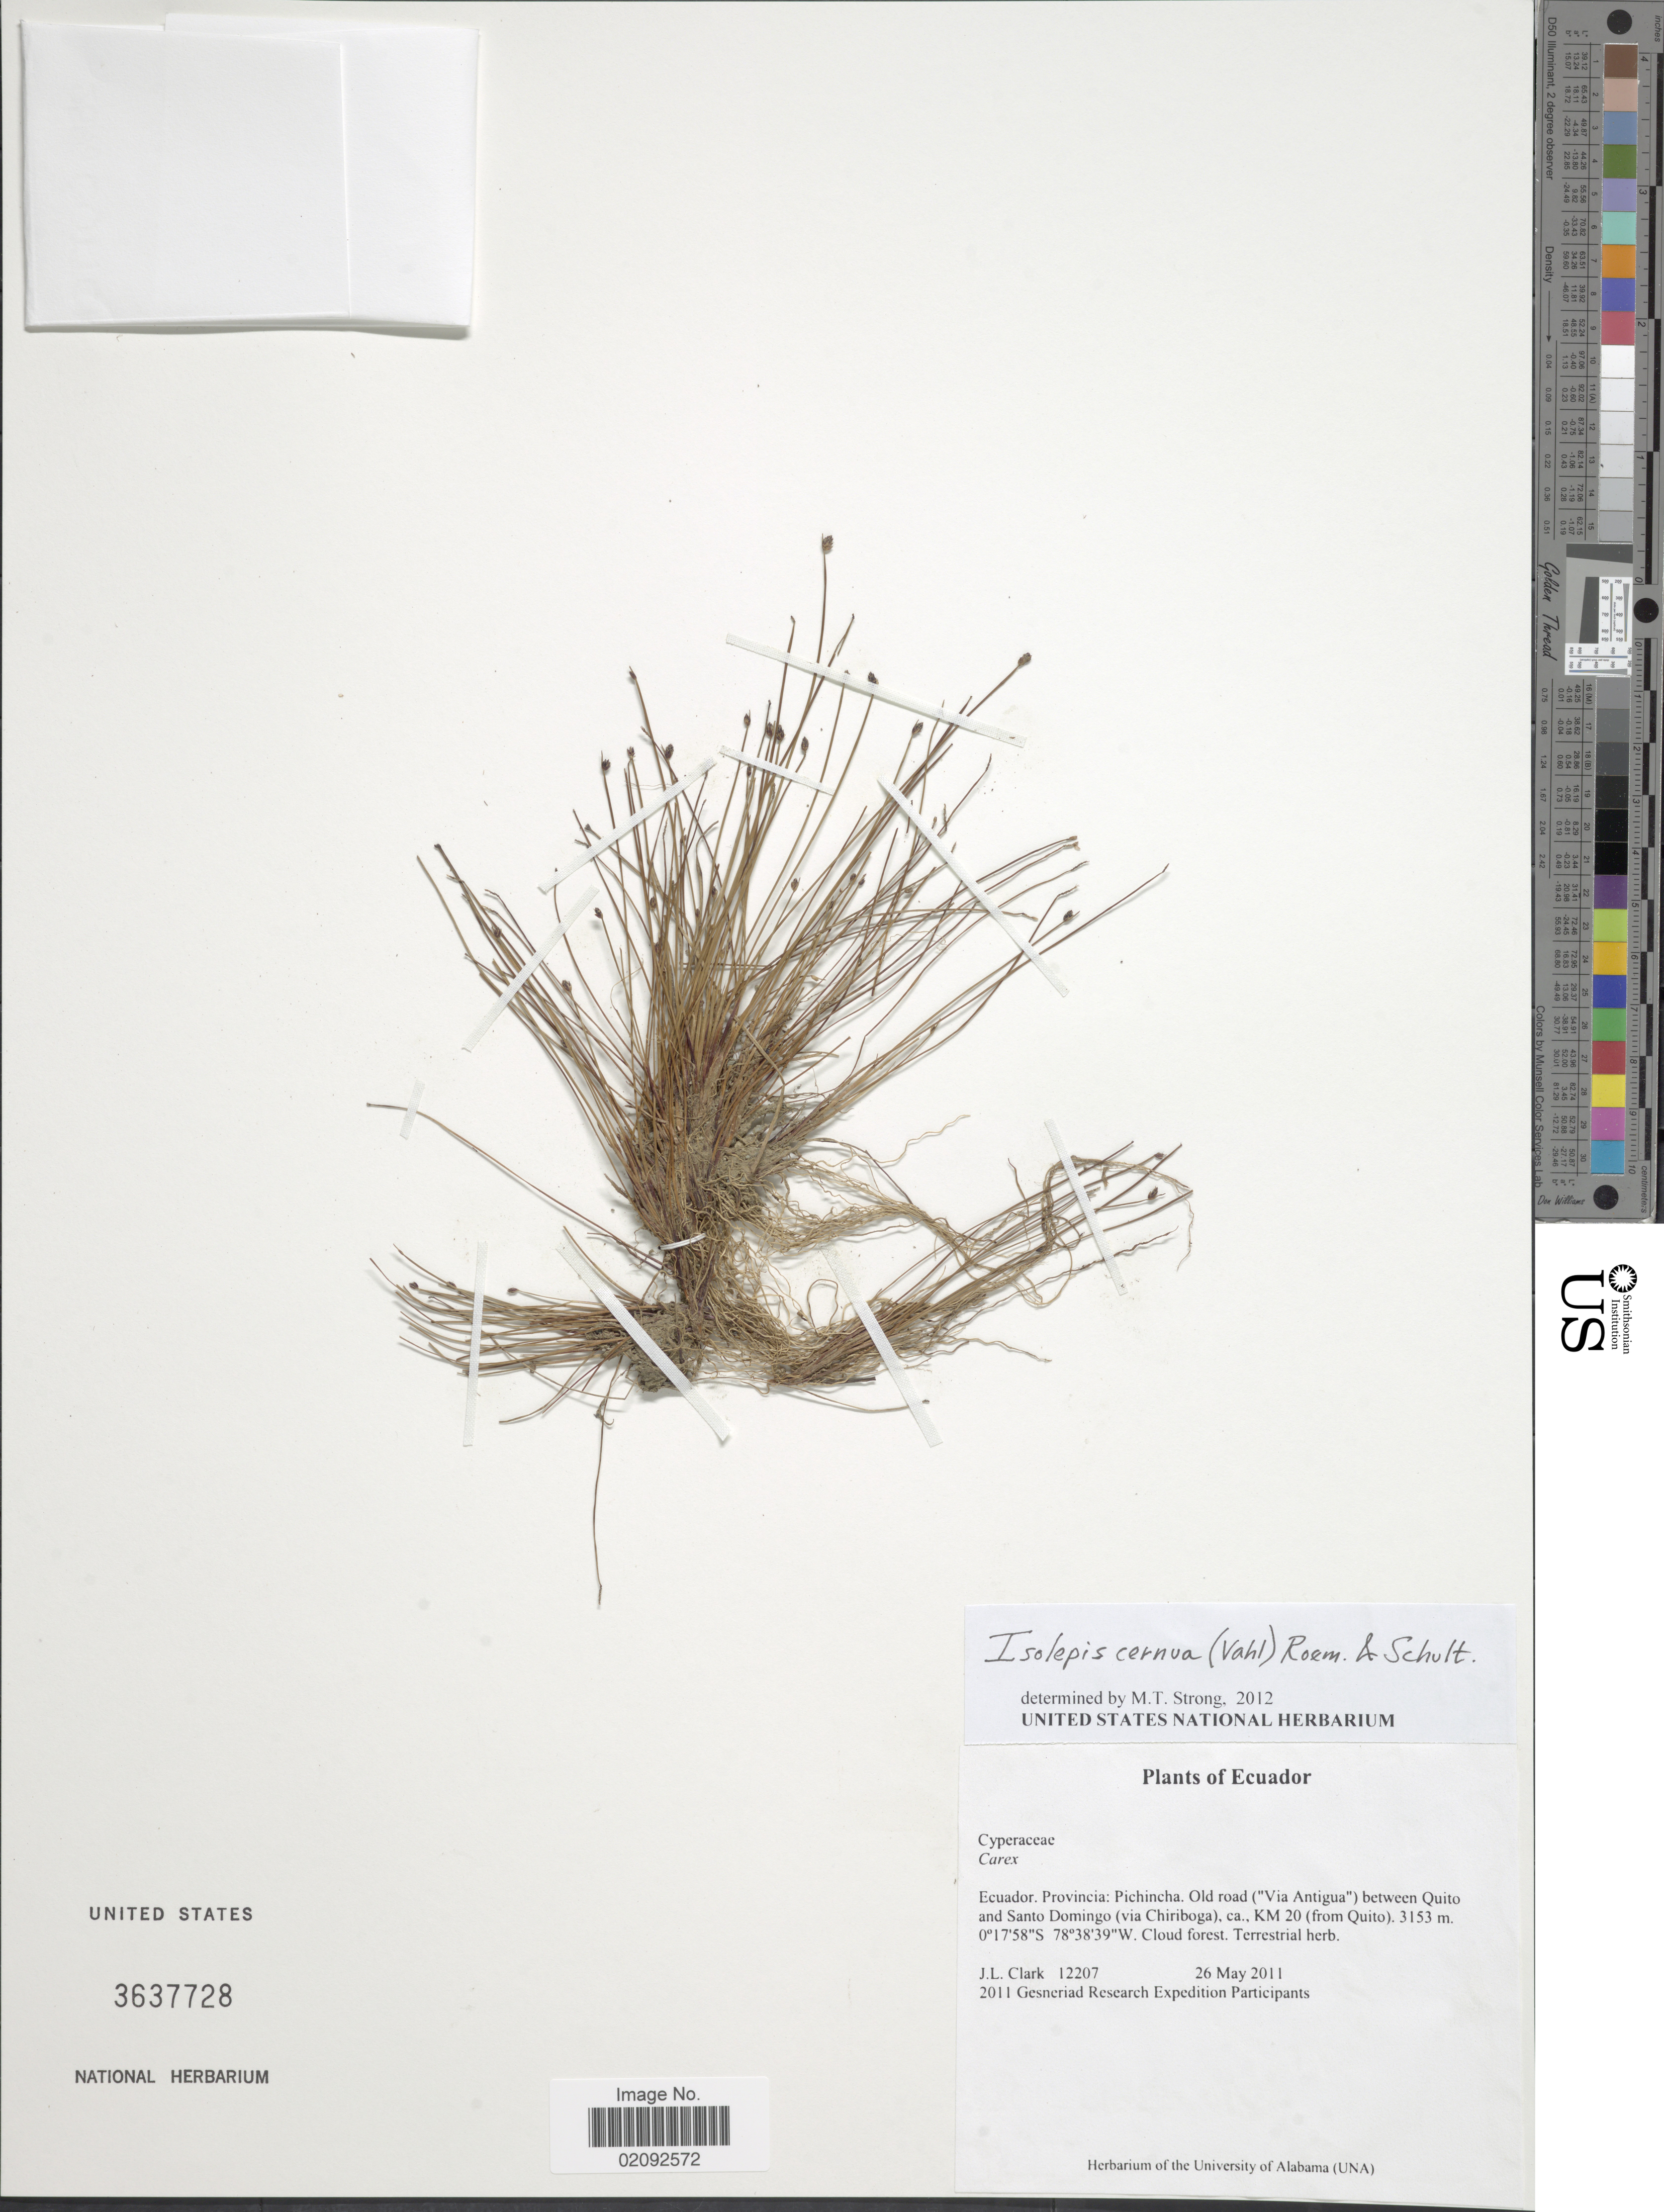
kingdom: Plantae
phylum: Tracheophyta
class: Liliopsida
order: Poales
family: Cyperaceae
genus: Isolepis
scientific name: Isolepis cernua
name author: (Vahl) Roem. & Schult.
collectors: J. L. Clark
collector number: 12207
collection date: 2011-05-26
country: Ecuador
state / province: Pichincha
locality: Old road ("Via Antigua") between Quito and Santo Domingo (via Chiriboga), ca., KM 20 (from Quito).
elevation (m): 3153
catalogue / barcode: US 3637728